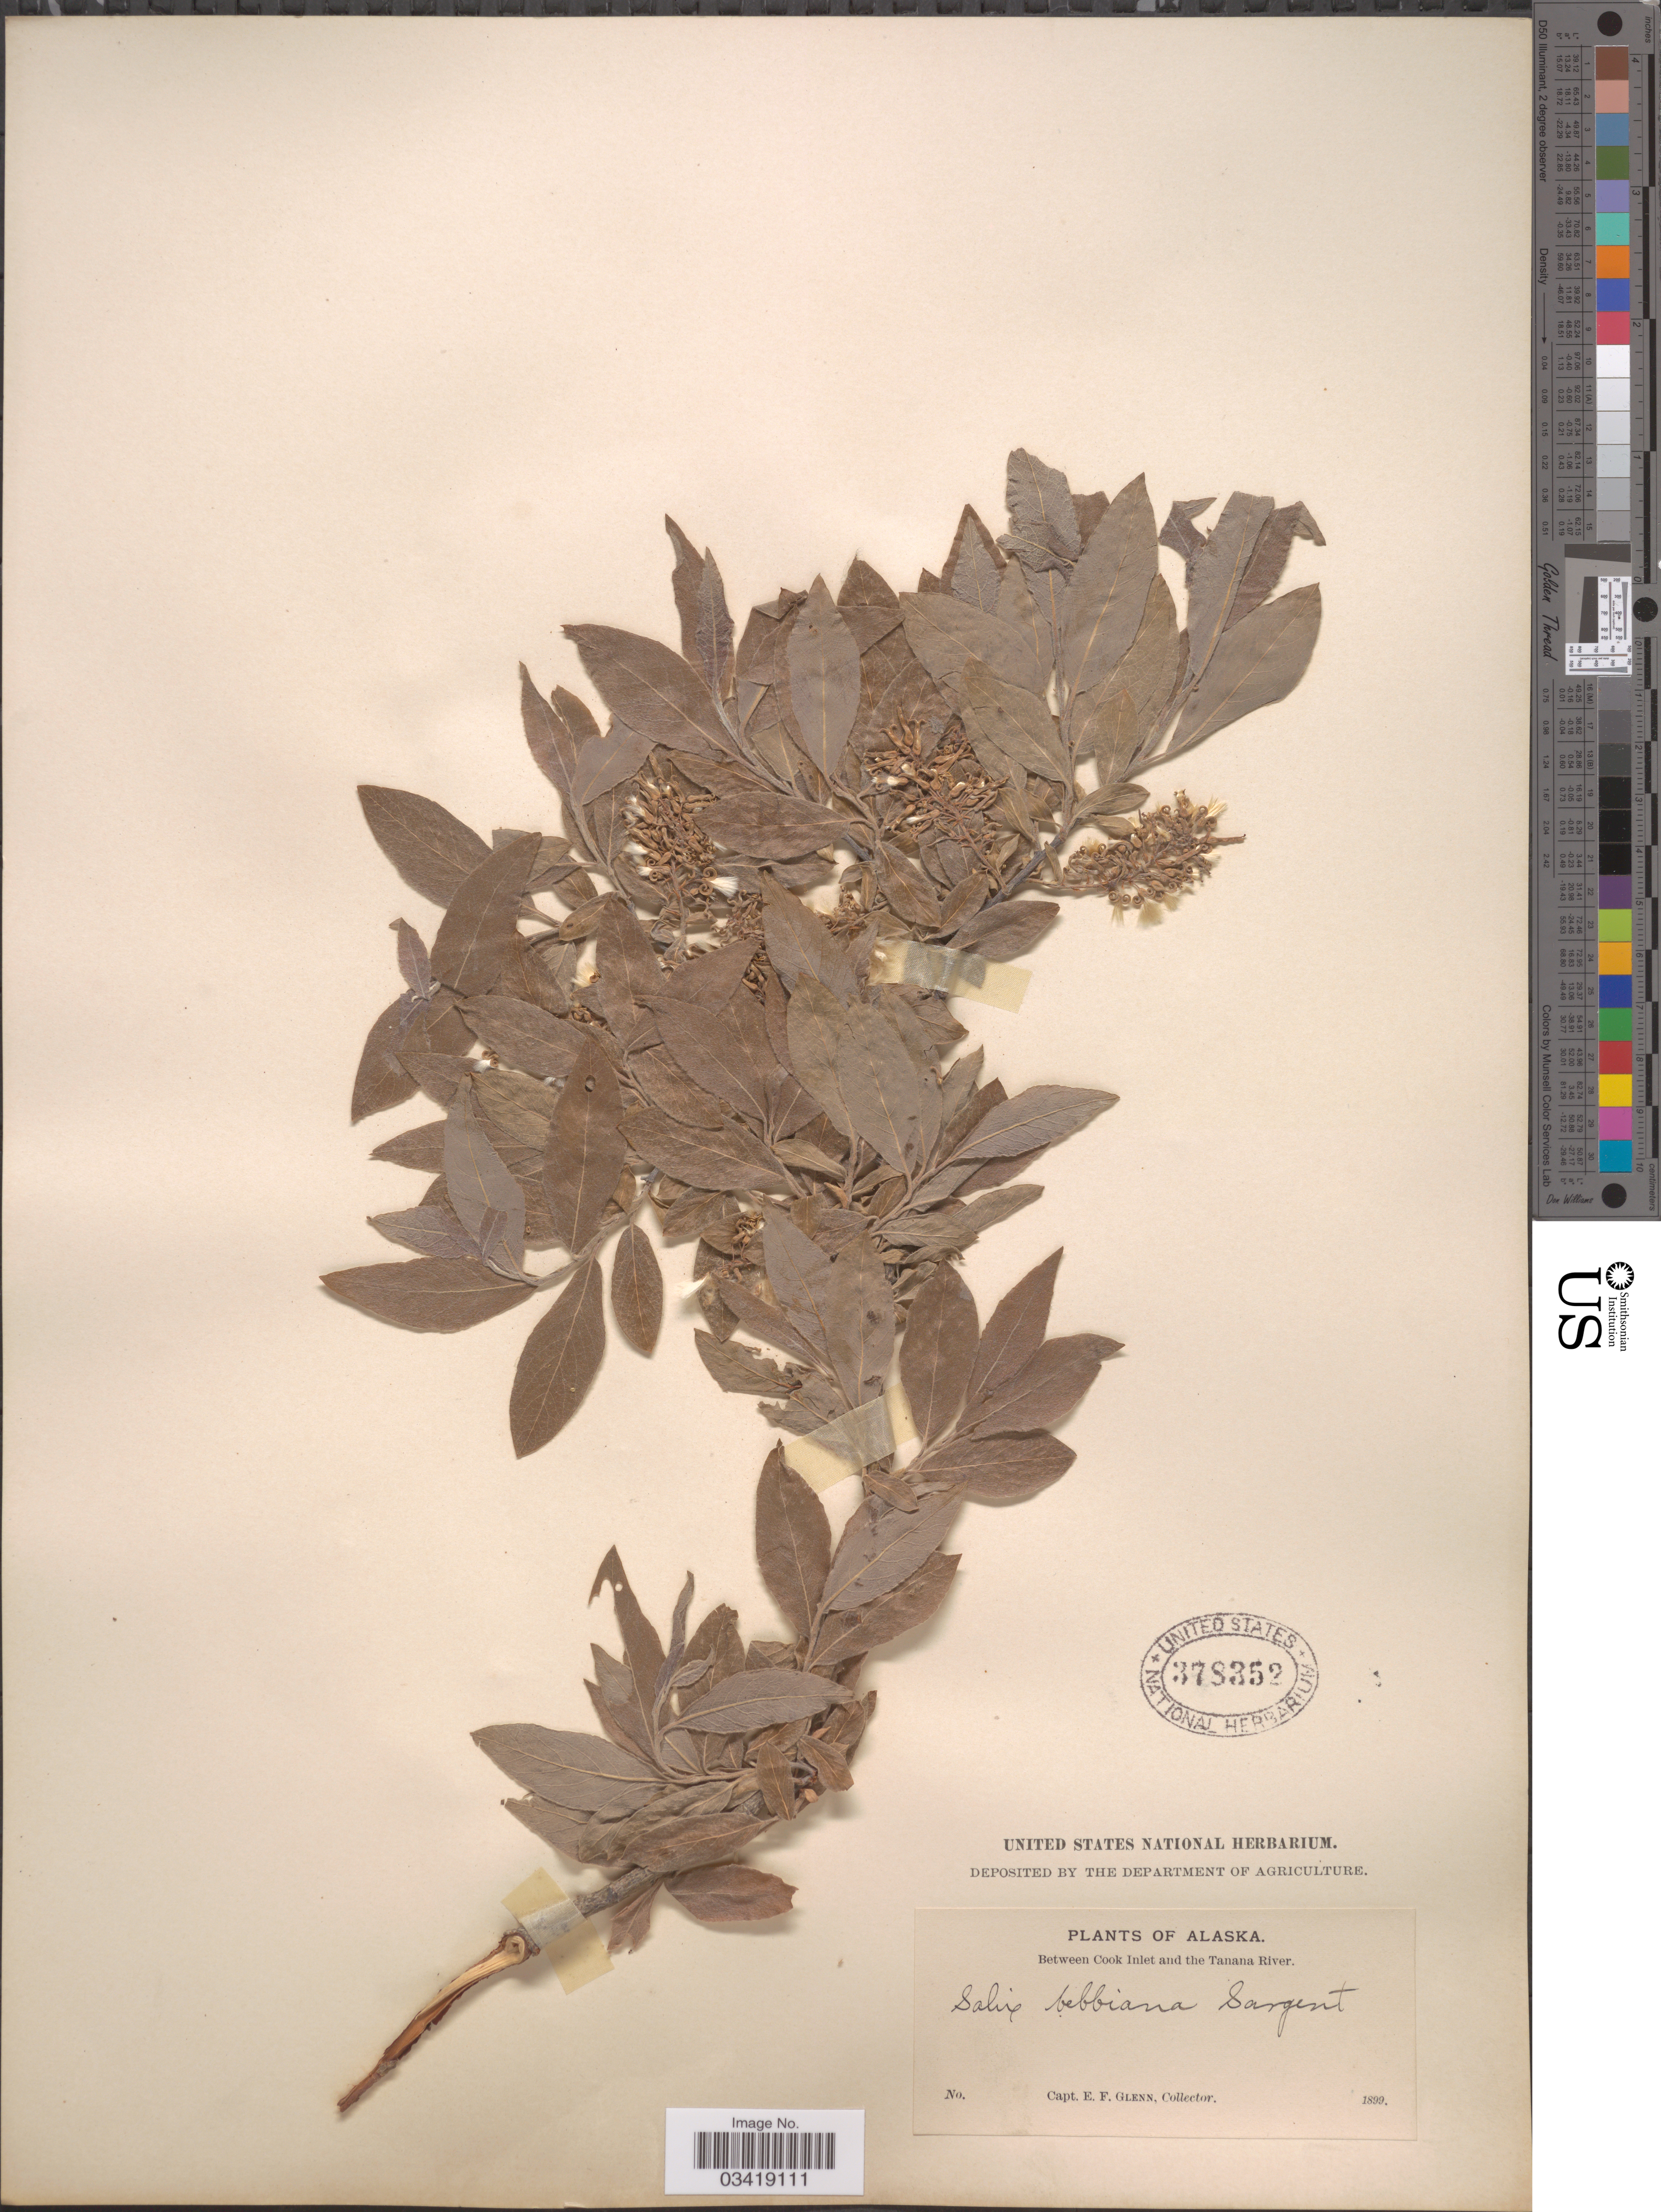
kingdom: Plantae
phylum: Tracheophyta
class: Magnoliopsida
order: Malpighiales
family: Salicaceae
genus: Salix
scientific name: Salix bebbiana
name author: Sarg.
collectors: E. Glenn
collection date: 1899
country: United States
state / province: Alaska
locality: Between Cook Inlet and the Tanana River.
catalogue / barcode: US 378352